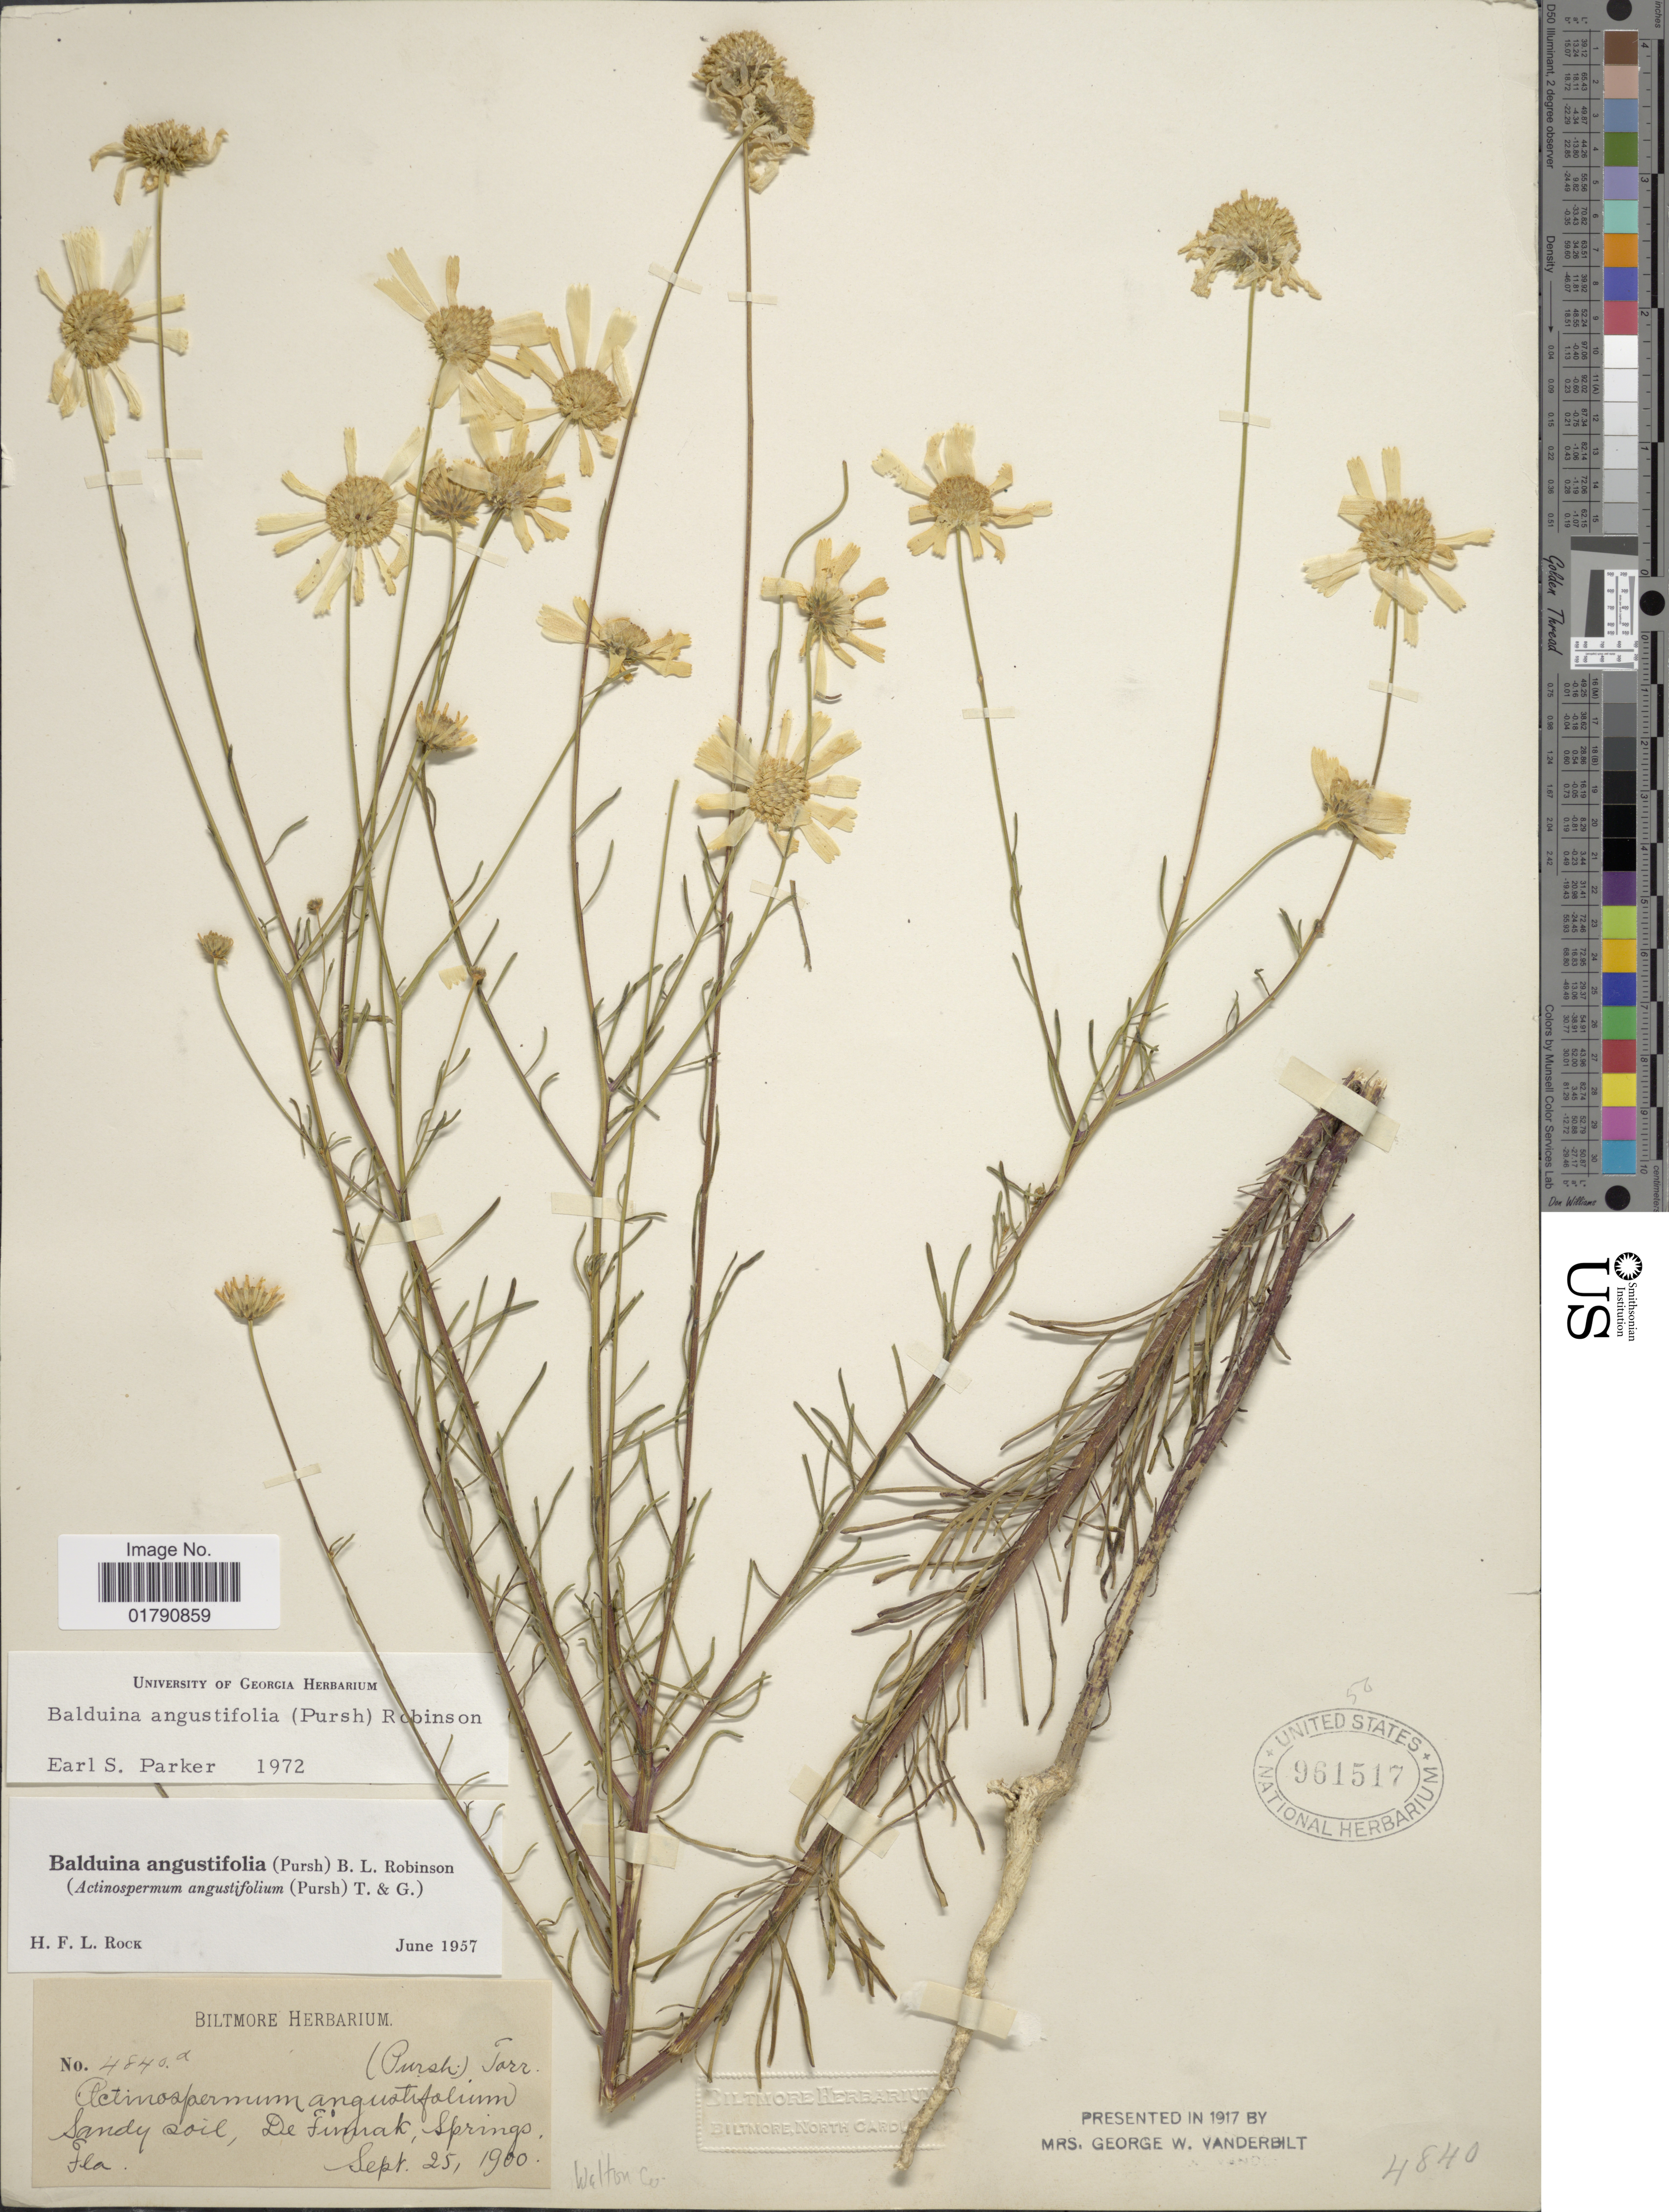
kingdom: Plantae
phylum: Tracheophyta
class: Magnoliopsida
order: Asterales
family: Asteraceae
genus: Balduina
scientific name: Balduina angustifolia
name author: (Pursh) B.L. Rob.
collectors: ex herb. Biltmore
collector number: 4840a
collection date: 1900-09-25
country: United States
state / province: Florida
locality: De Funiak Springs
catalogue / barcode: US 961517